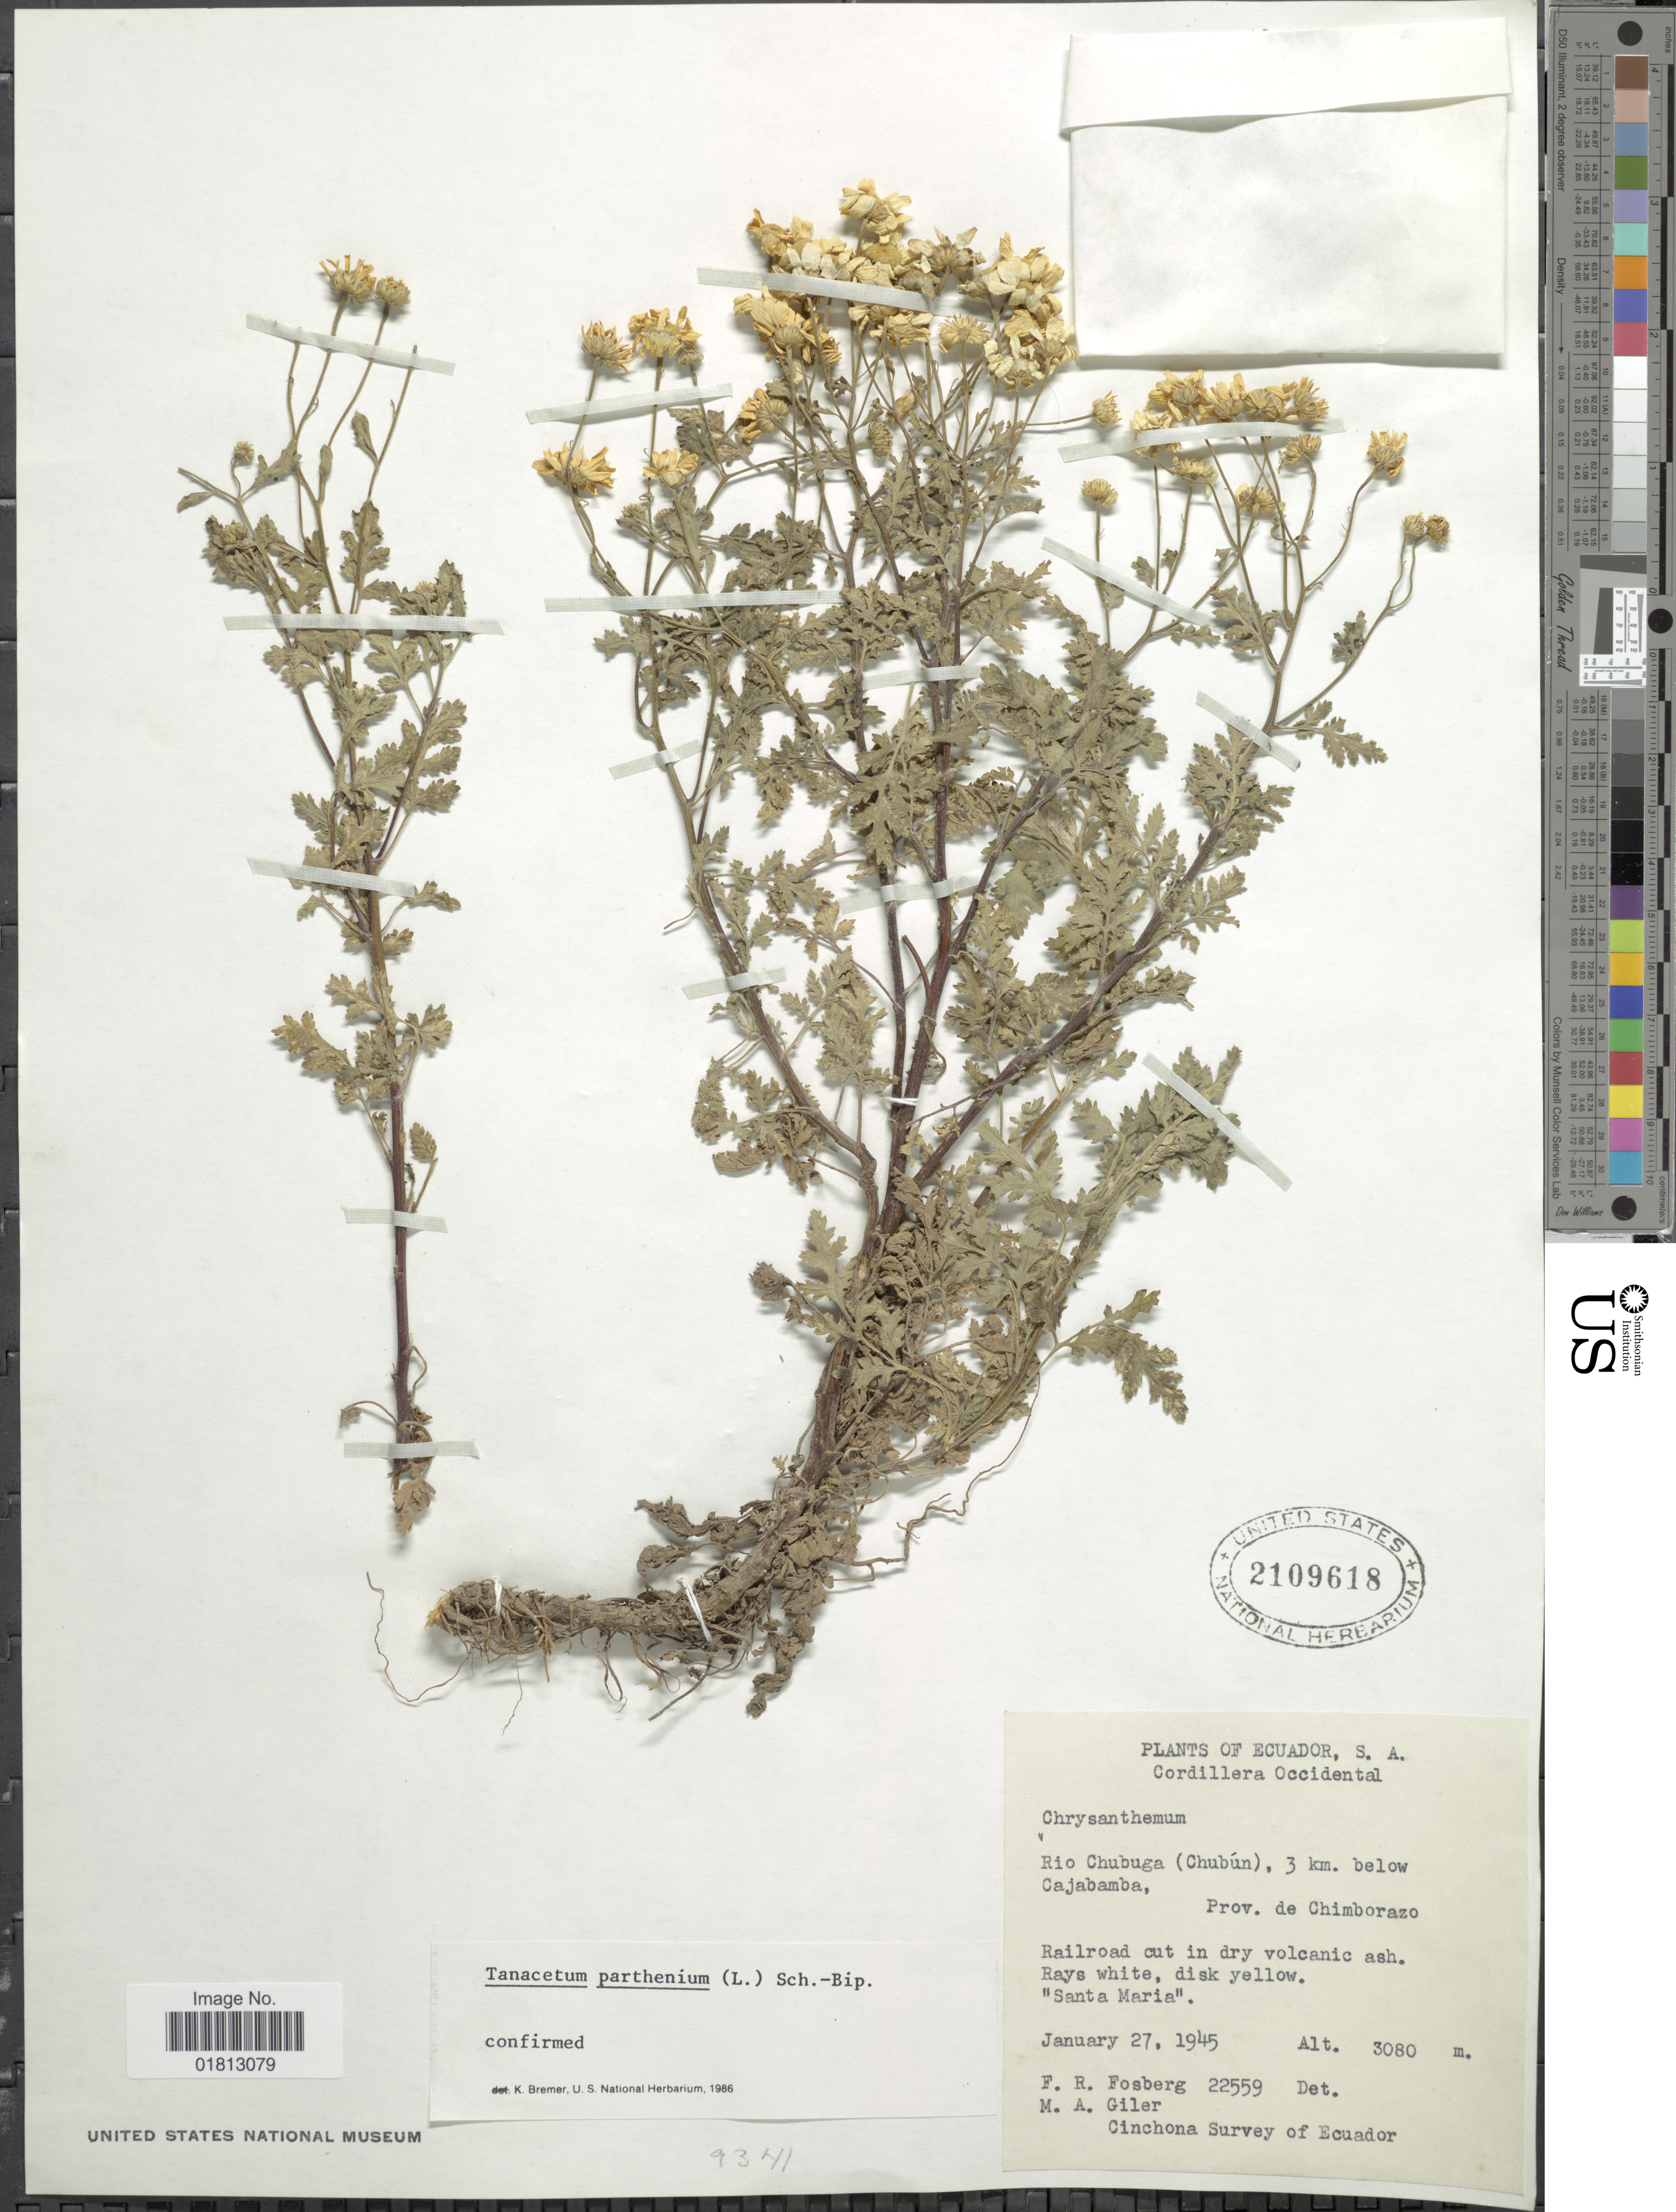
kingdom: Plantae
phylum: Tracheophyta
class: Magnoliopsida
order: Asterales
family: Asteraceae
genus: Tanacetum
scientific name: Tanacetum parthenium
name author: (L.) Sch. Bip.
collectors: F. R. Fosberg & M. Giler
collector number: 22559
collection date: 1945-01-27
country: Ecuador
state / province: Chimborazo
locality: Cordillera Occidentalis, Rio Chubuga (Chubun), 3 km. below Cajabamba, Prov. de Chimborazo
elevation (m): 3080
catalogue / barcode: US 2109618